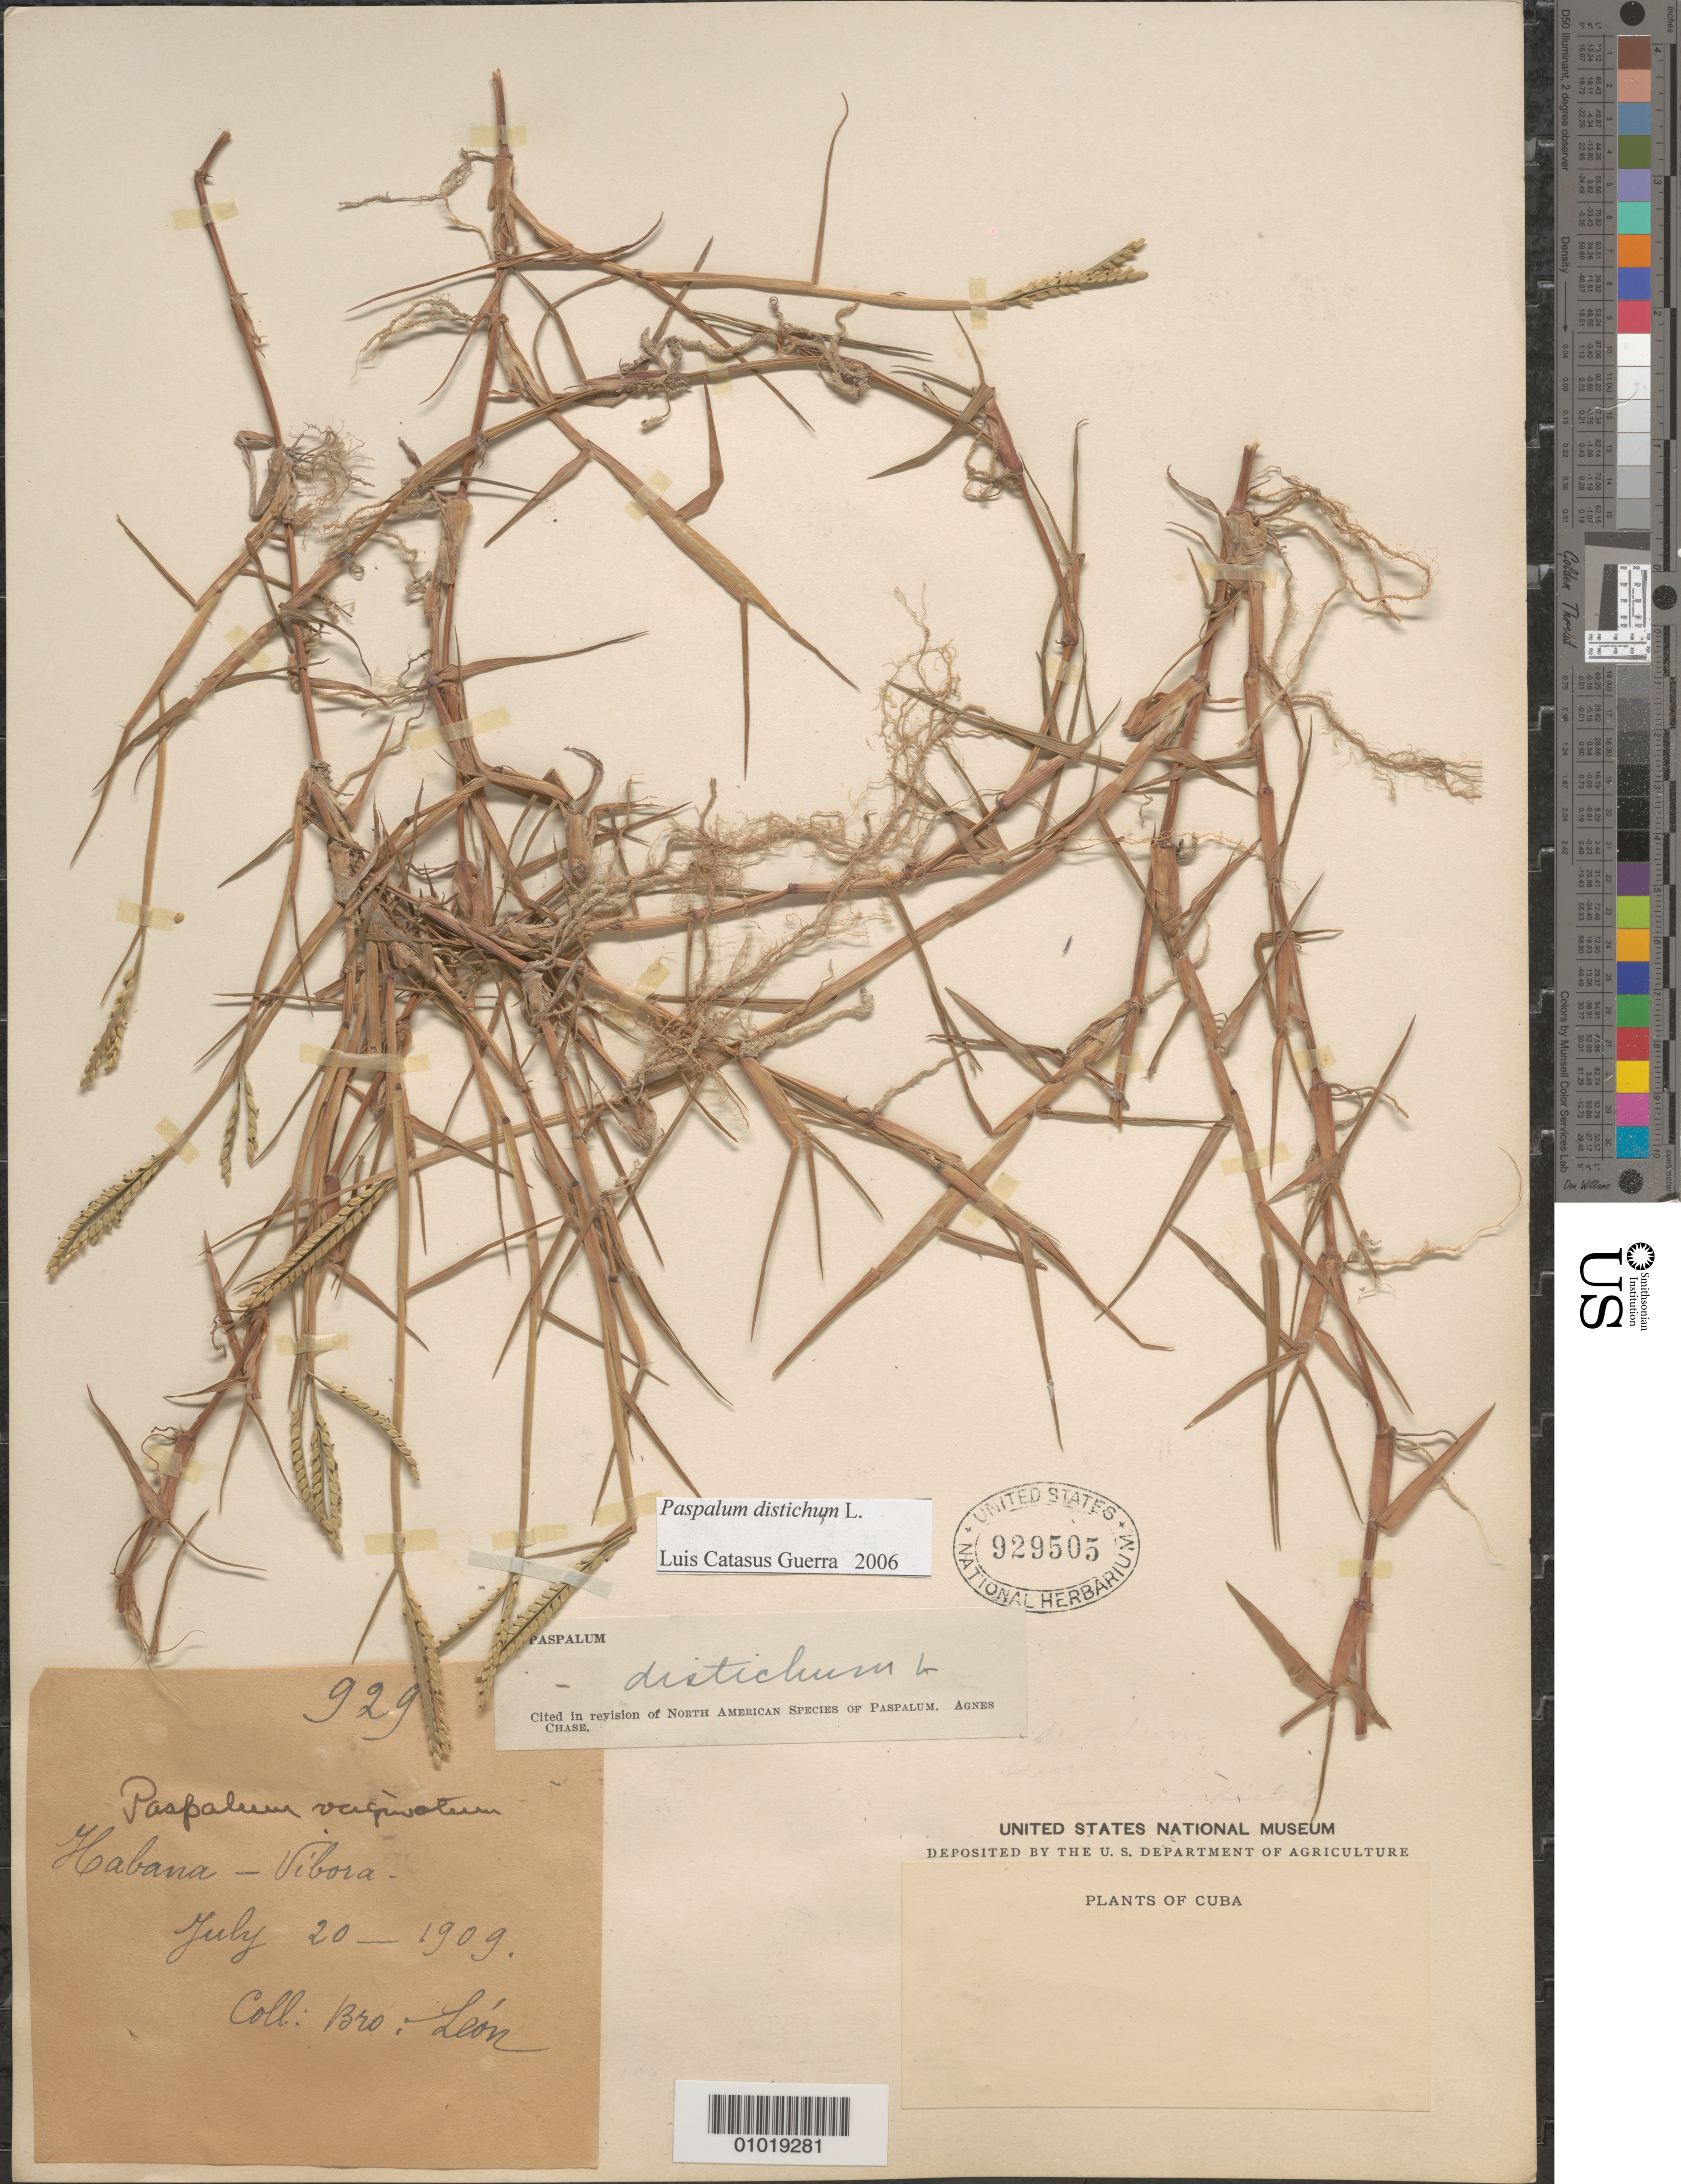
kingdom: Plantae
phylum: Tracheophyta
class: Liliopsida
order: Poales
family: Poaceae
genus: Paspalum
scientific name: Paspalum distichum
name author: L.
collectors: Bro. León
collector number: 929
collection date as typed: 20 Jul 1909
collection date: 1909-07-20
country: Cuba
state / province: La Habana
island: Cuba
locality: Vibora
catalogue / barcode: US 929505